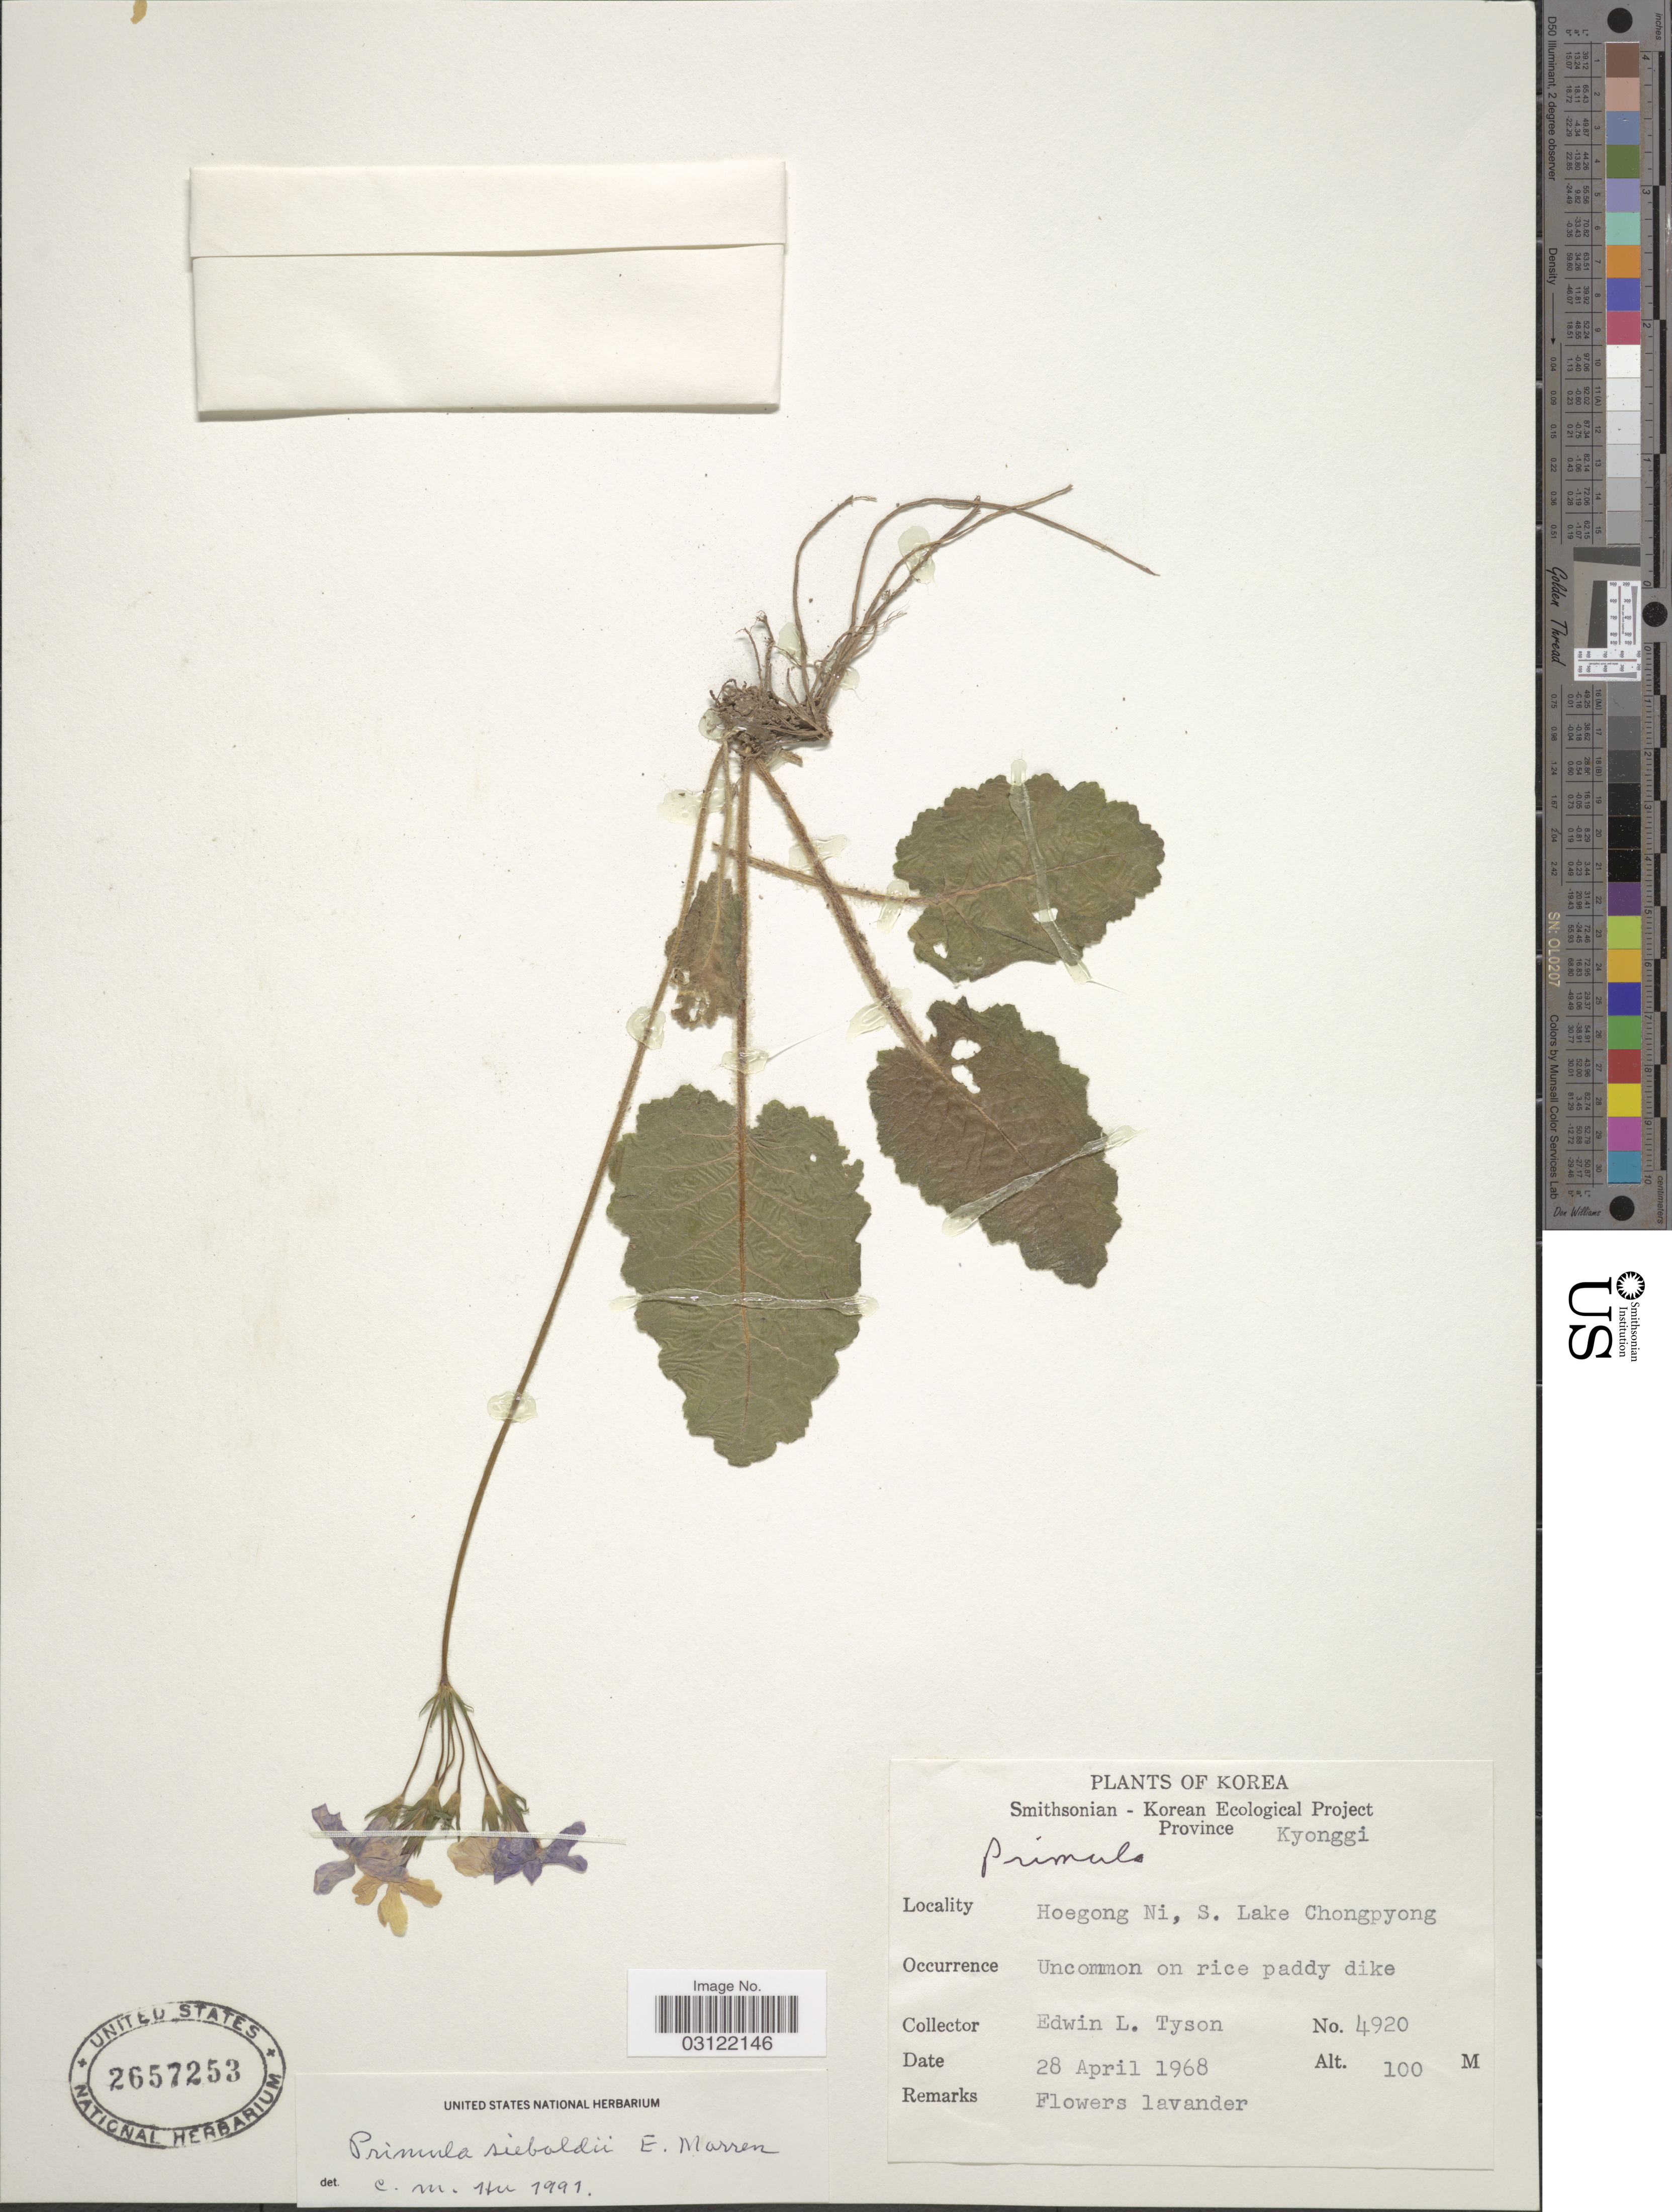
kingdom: Plantae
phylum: Tracheophyta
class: Magnoliopsida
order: Ericales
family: Primulaceae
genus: Primula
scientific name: Primula sieboldii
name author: É. Morren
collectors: E. L. Tyson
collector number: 4920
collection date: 1968-04-28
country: South Korea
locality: Korea, Province Kyonggi, Hoegong Ni, S. Lake Chongpyong.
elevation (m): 100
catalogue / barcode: US 2657253